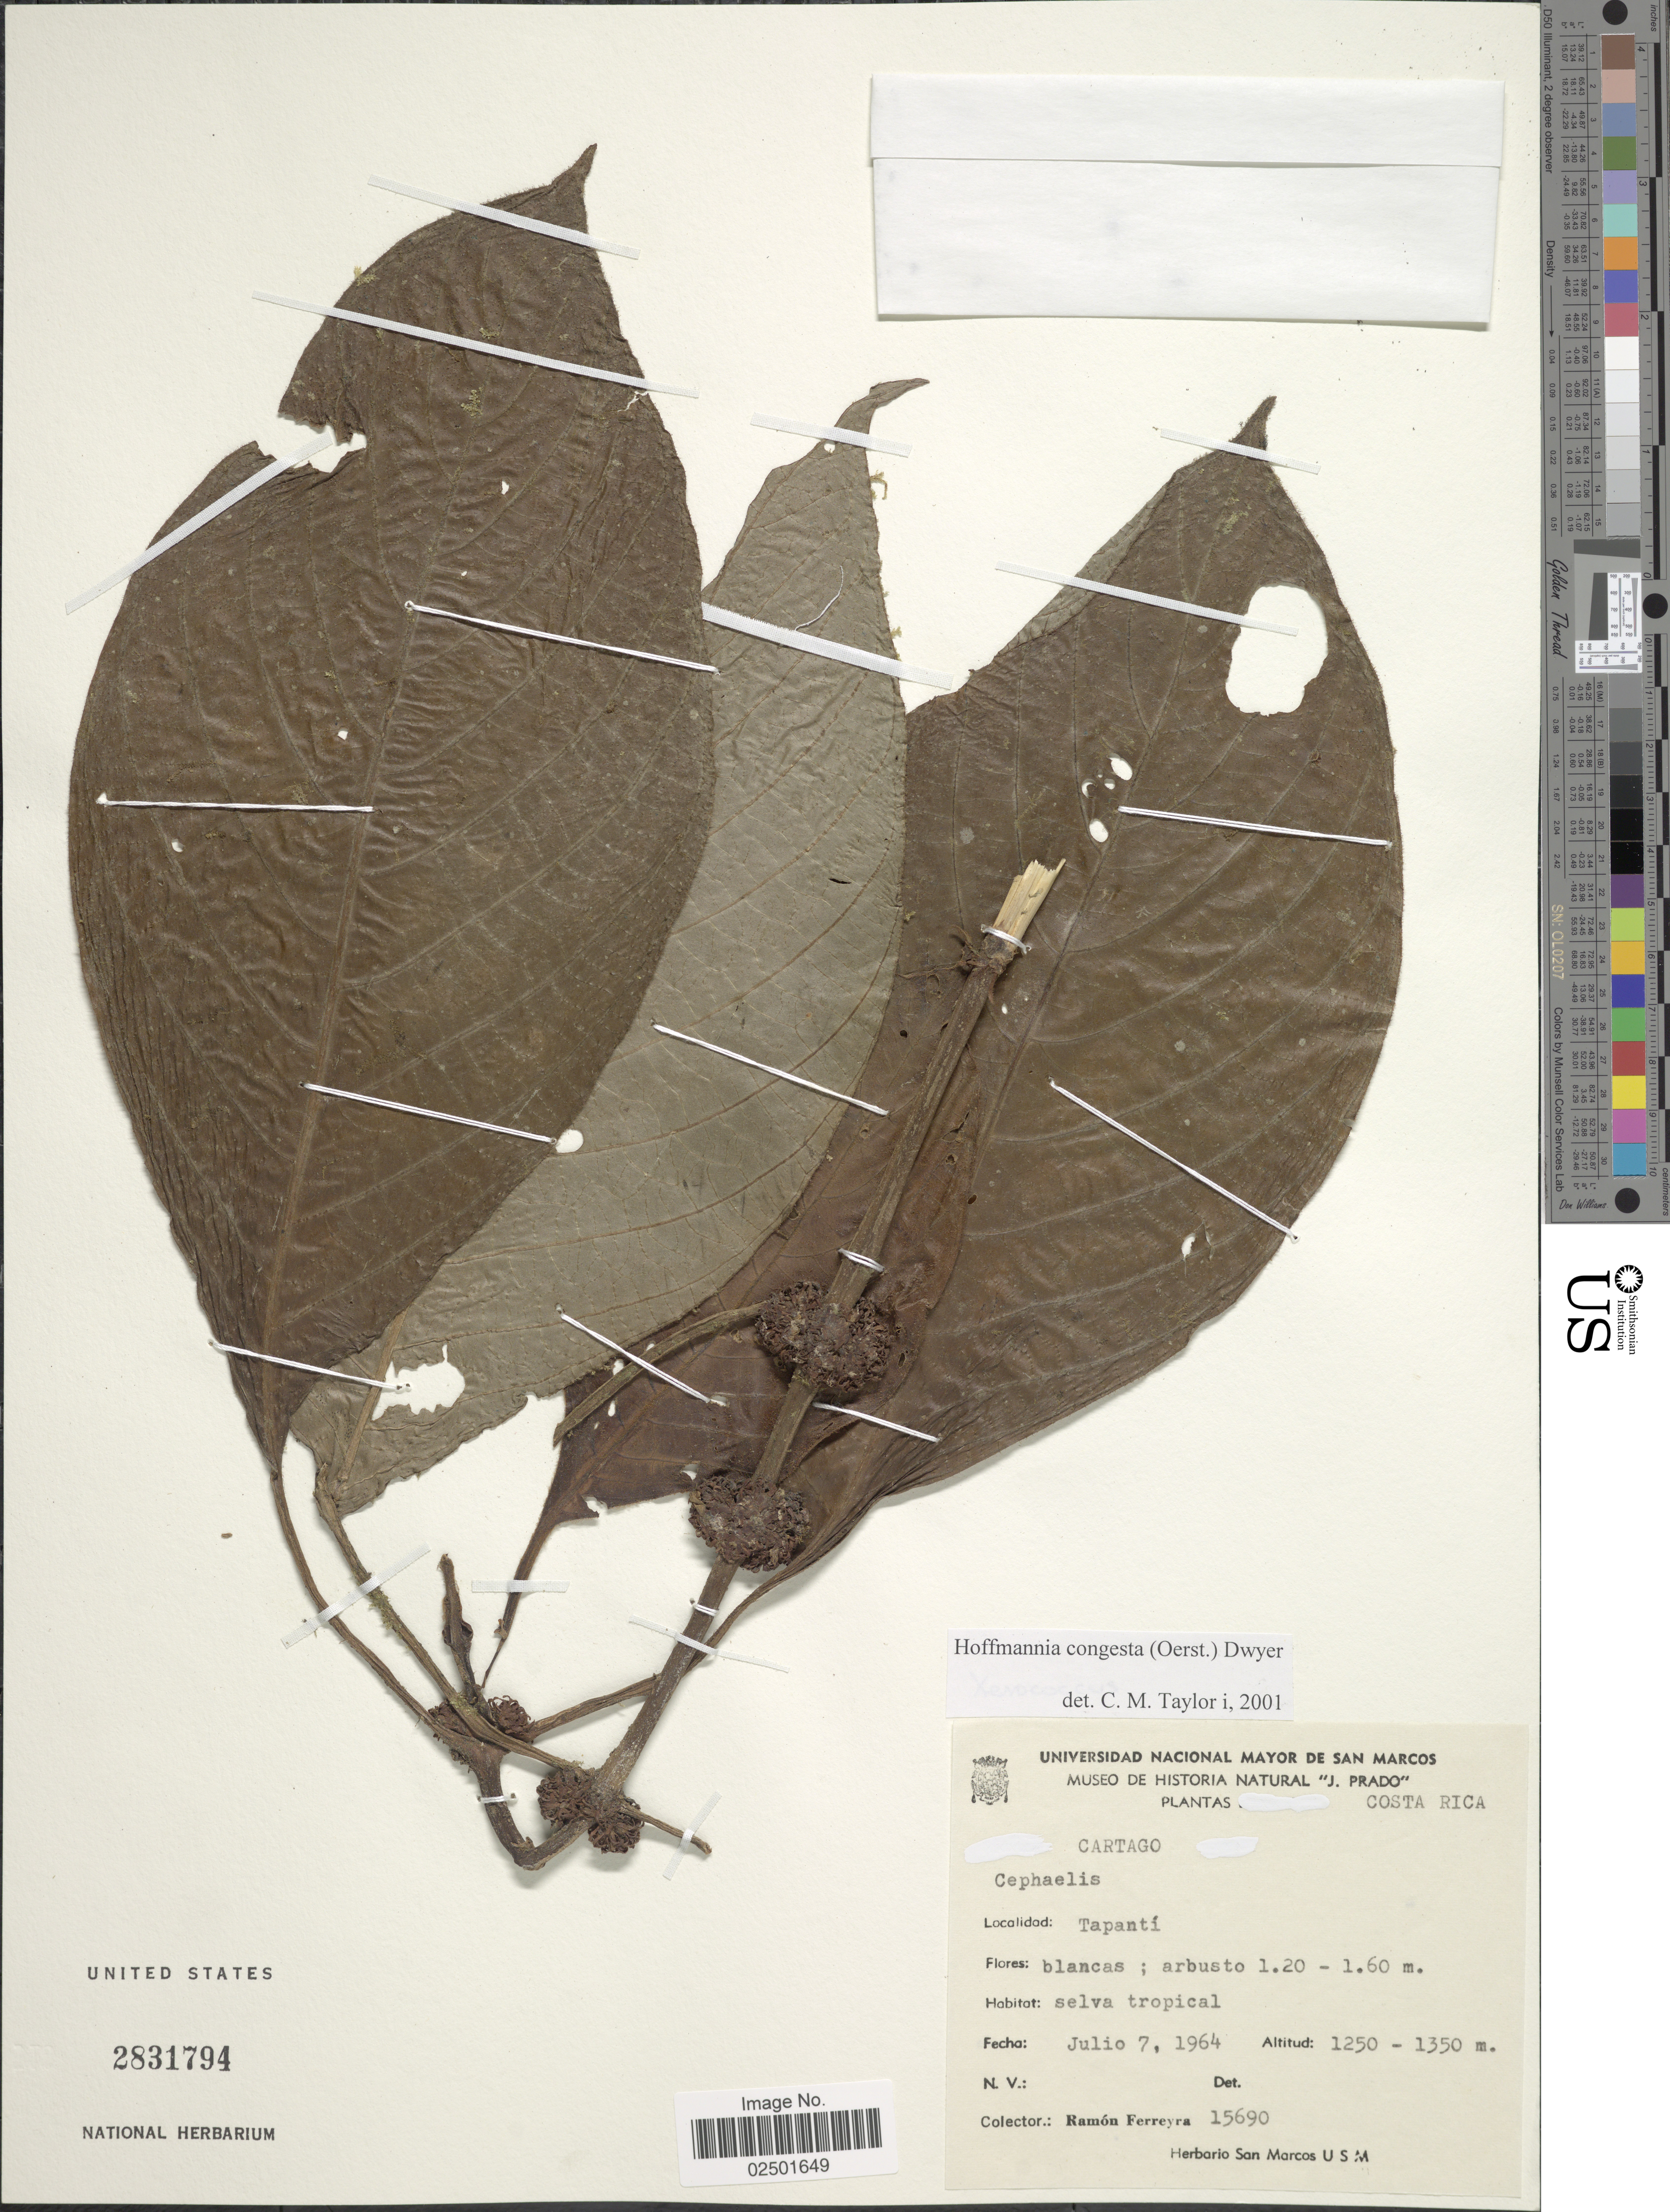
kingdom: Plantae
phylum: Tracheophyta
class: Magnoliopsida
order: Gentianales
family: Rubiaceae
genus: Hoffmannia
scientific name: Hoffmannia congesta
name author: (Oerst.) Dwyer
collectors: R. A. Ferreyra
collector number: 15690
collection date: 1964-07-07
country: Costa Rica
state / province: Cartago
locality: Tapantí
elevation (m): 1250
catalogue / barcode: US 2831794